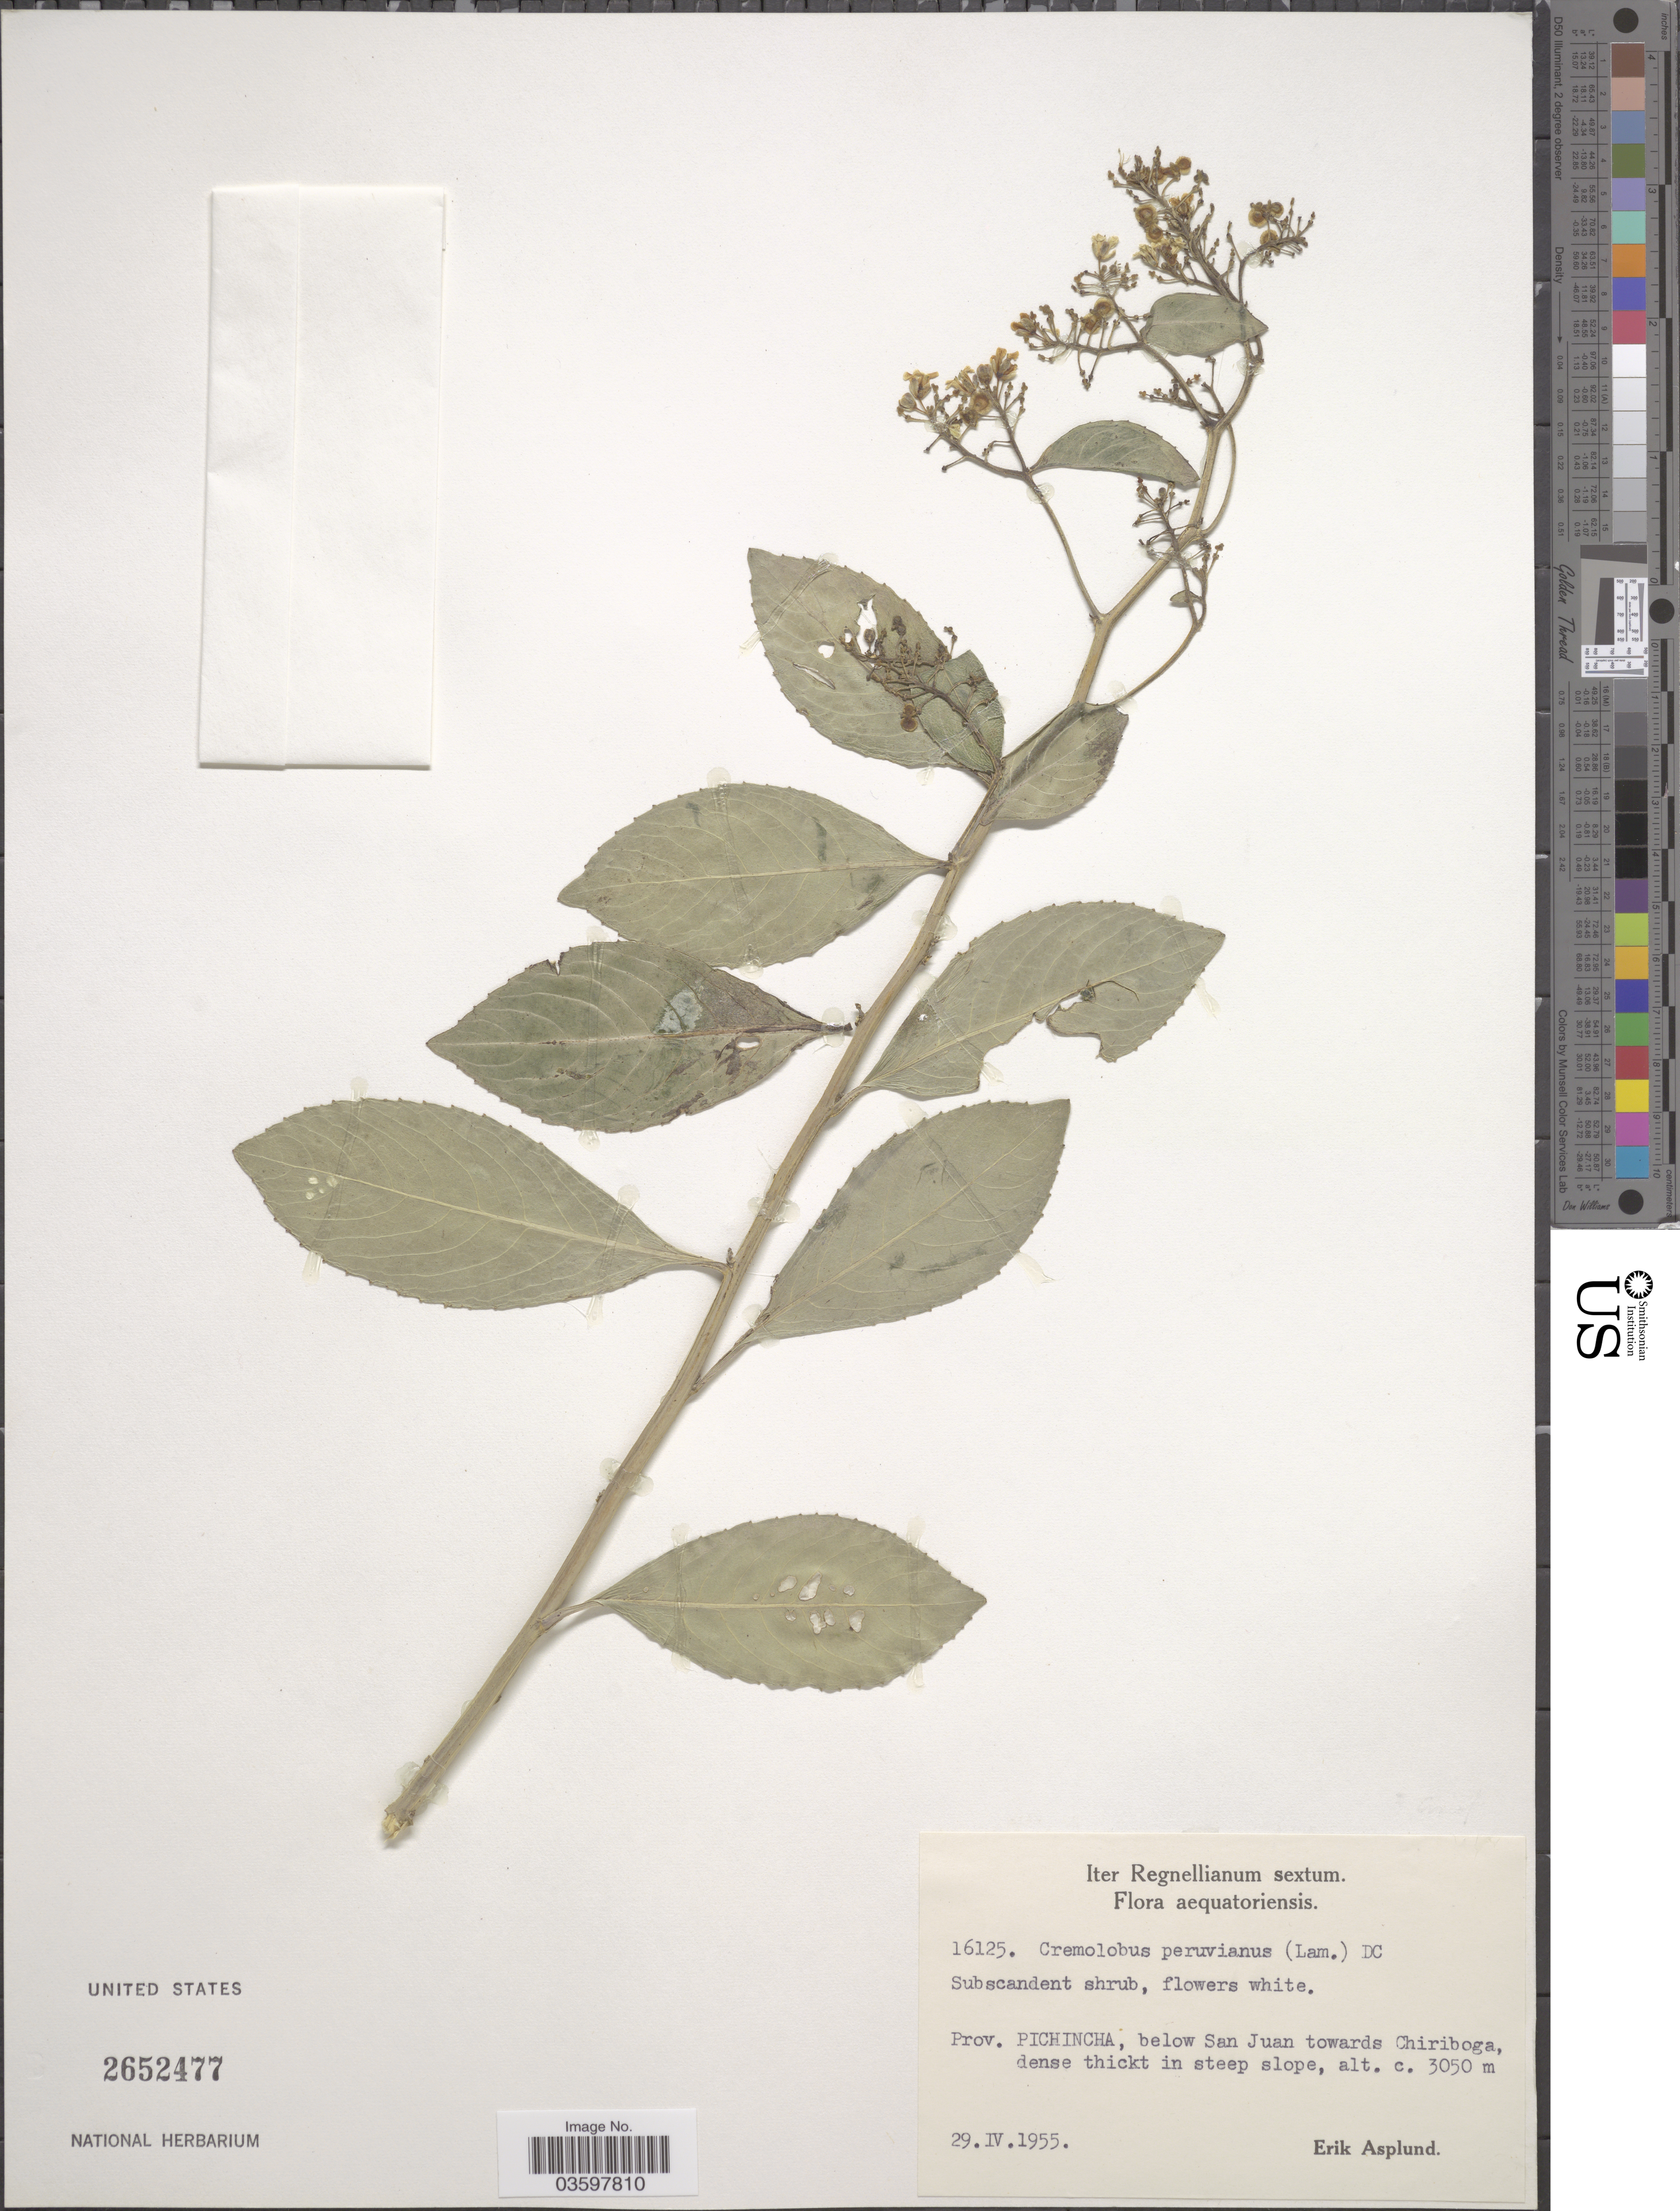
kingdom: Plantae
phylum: Tracheophyta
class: Magnoliopsida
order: Brassicales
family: Brassicaceae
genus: Cremolobus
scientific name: Cremolobus peruvianus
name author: (Lam.) DC.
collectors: E. Asplund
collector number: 16125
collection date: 1955-04-29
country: Ecuador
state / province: Pichincha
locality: Below San Juan towards Chiriboga.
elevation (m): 3050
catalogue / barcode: US 2652477